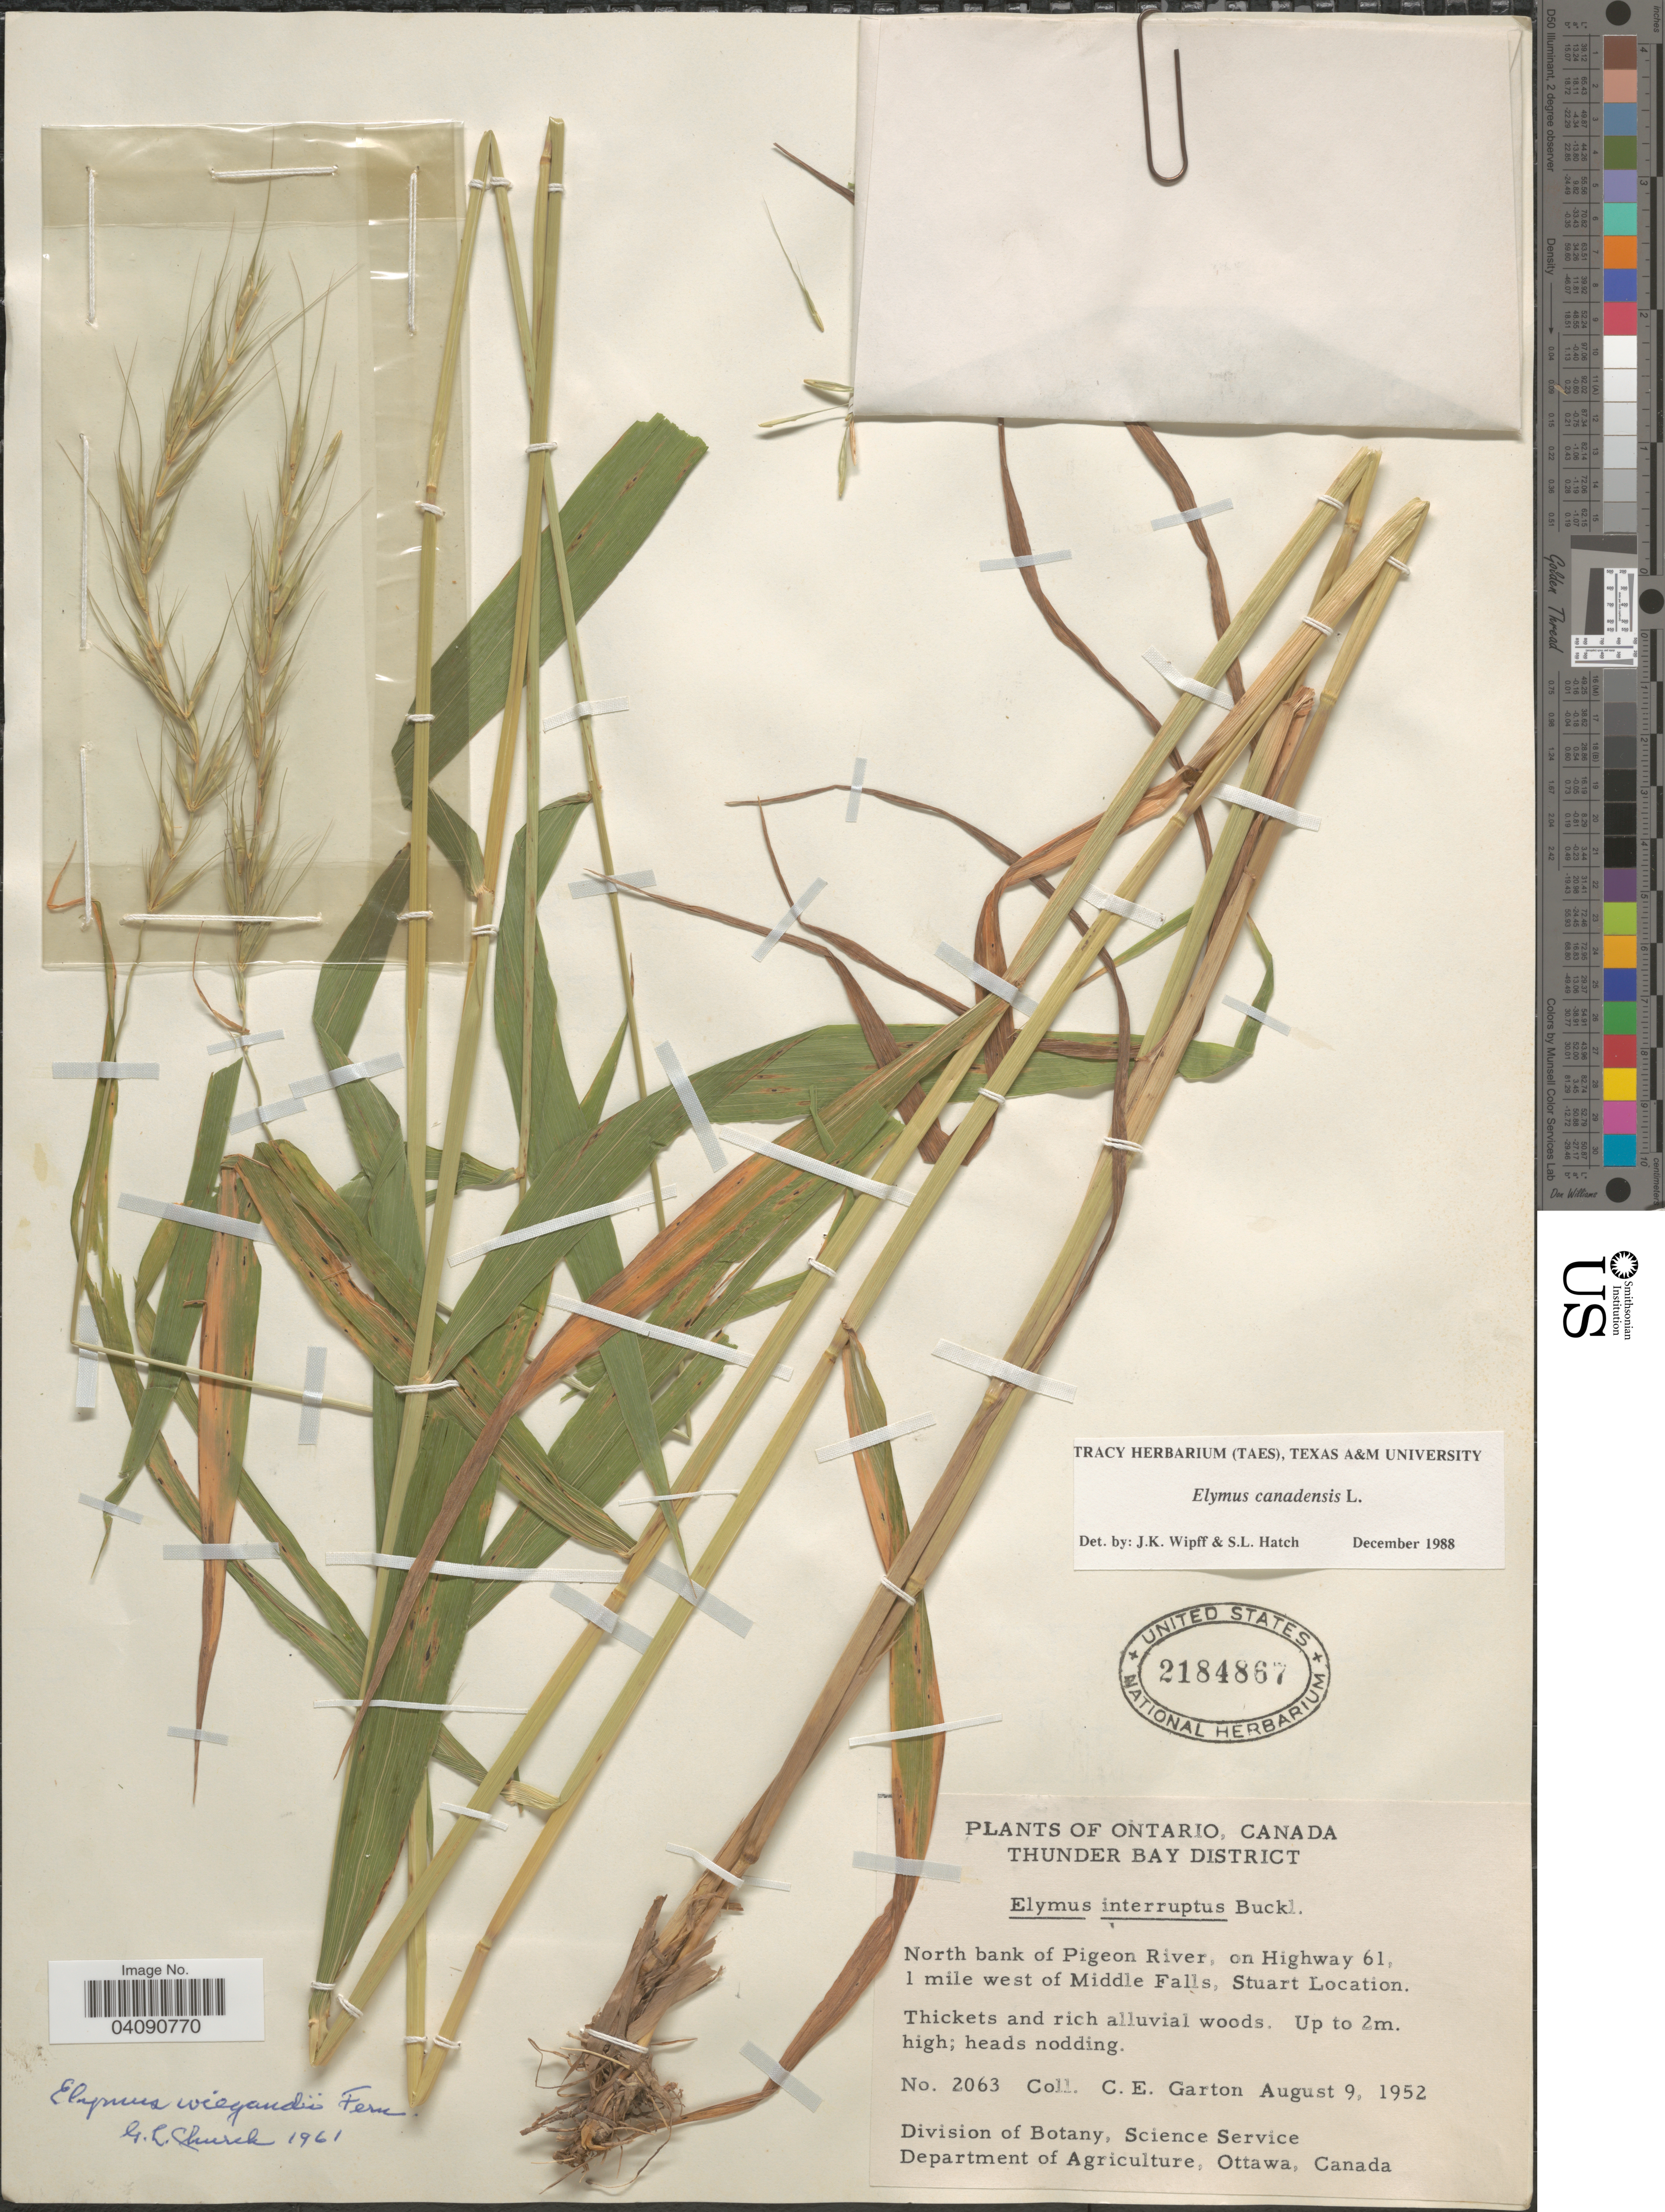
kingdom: Plantae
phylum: Tracheophyta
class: Liliopsida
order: Poales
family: Poaceae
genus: Elymus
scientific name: Elymus canadensis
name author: L.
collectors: C. E. Garton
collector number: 2063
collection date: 1952-08-09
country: Canada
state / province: Ontario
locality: Thunder Bay District. North bank of Pigeon River, on Highway 61, 1 mile west of Middle Falls, Stuart Location.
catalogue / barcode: US 2184867